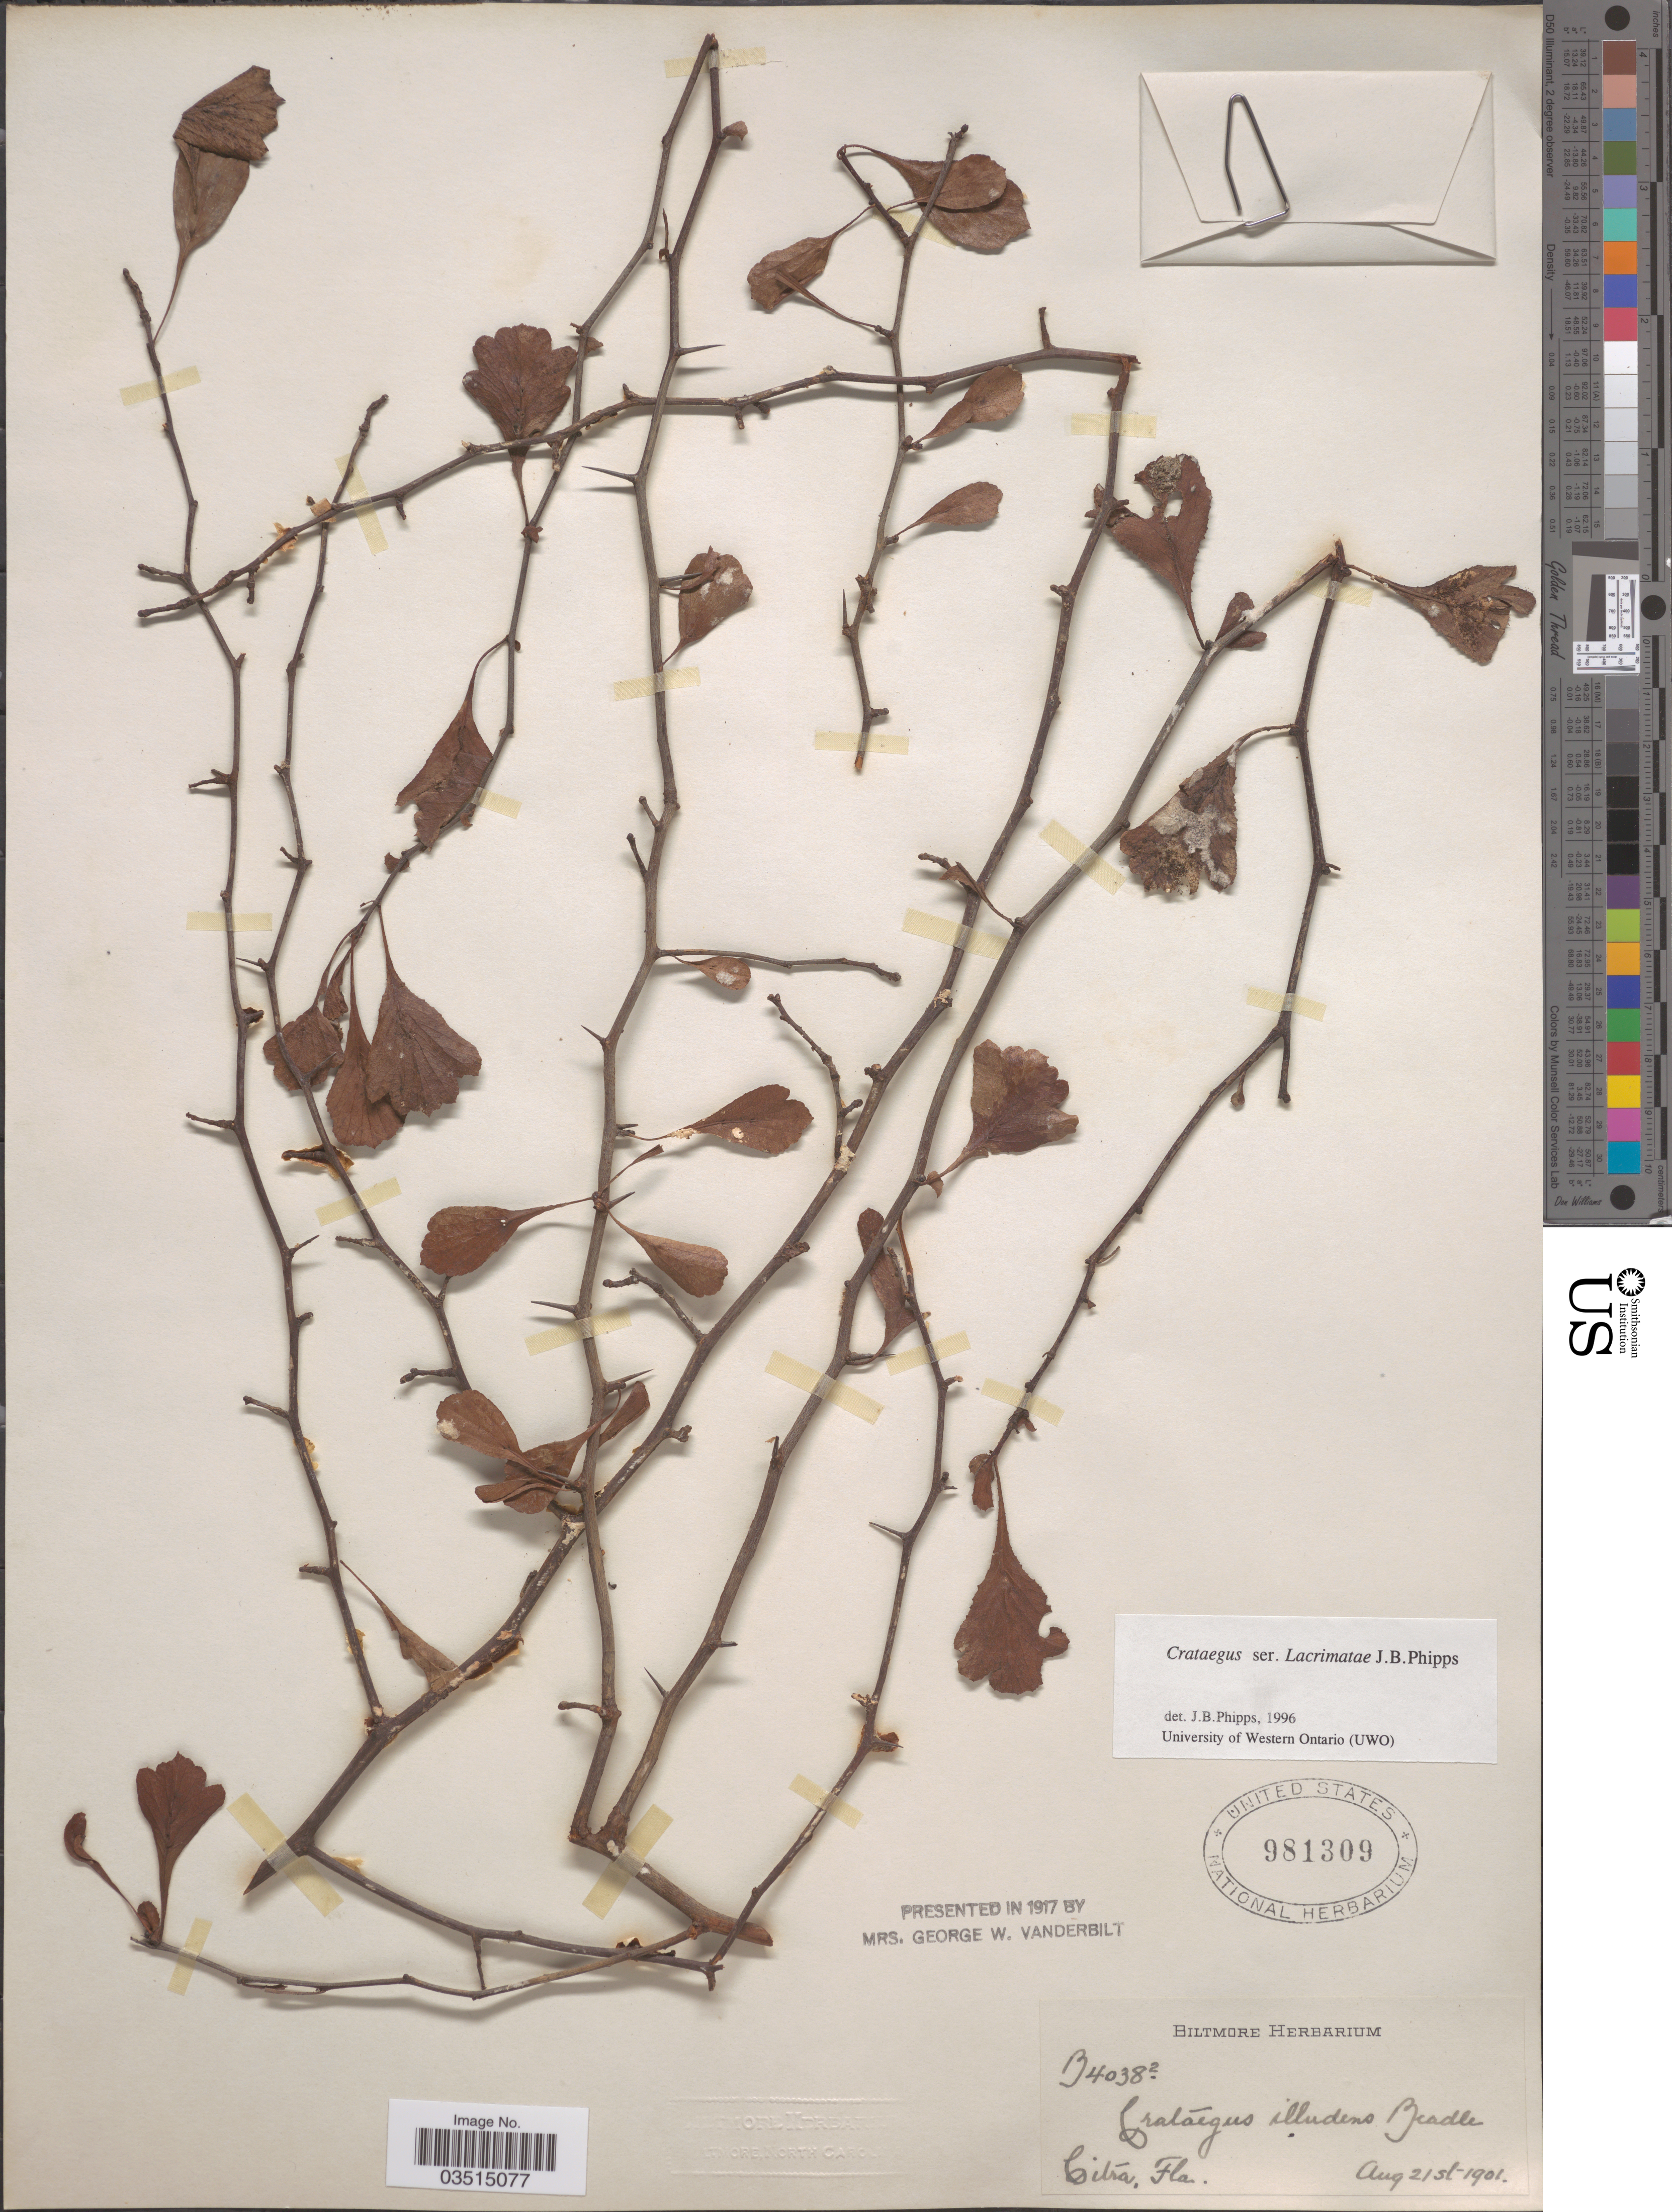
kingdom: Plantae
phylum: Tracheophyta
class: Magnoliopsida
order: Rosales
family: Rosaceae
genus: Crataegus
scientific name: Crataegus illudens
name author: Beadle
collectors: ex herb. Biltmore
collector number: B40382*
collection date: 1901-08-21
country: United States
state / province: Florida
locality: Citra.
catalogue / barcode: US 981309